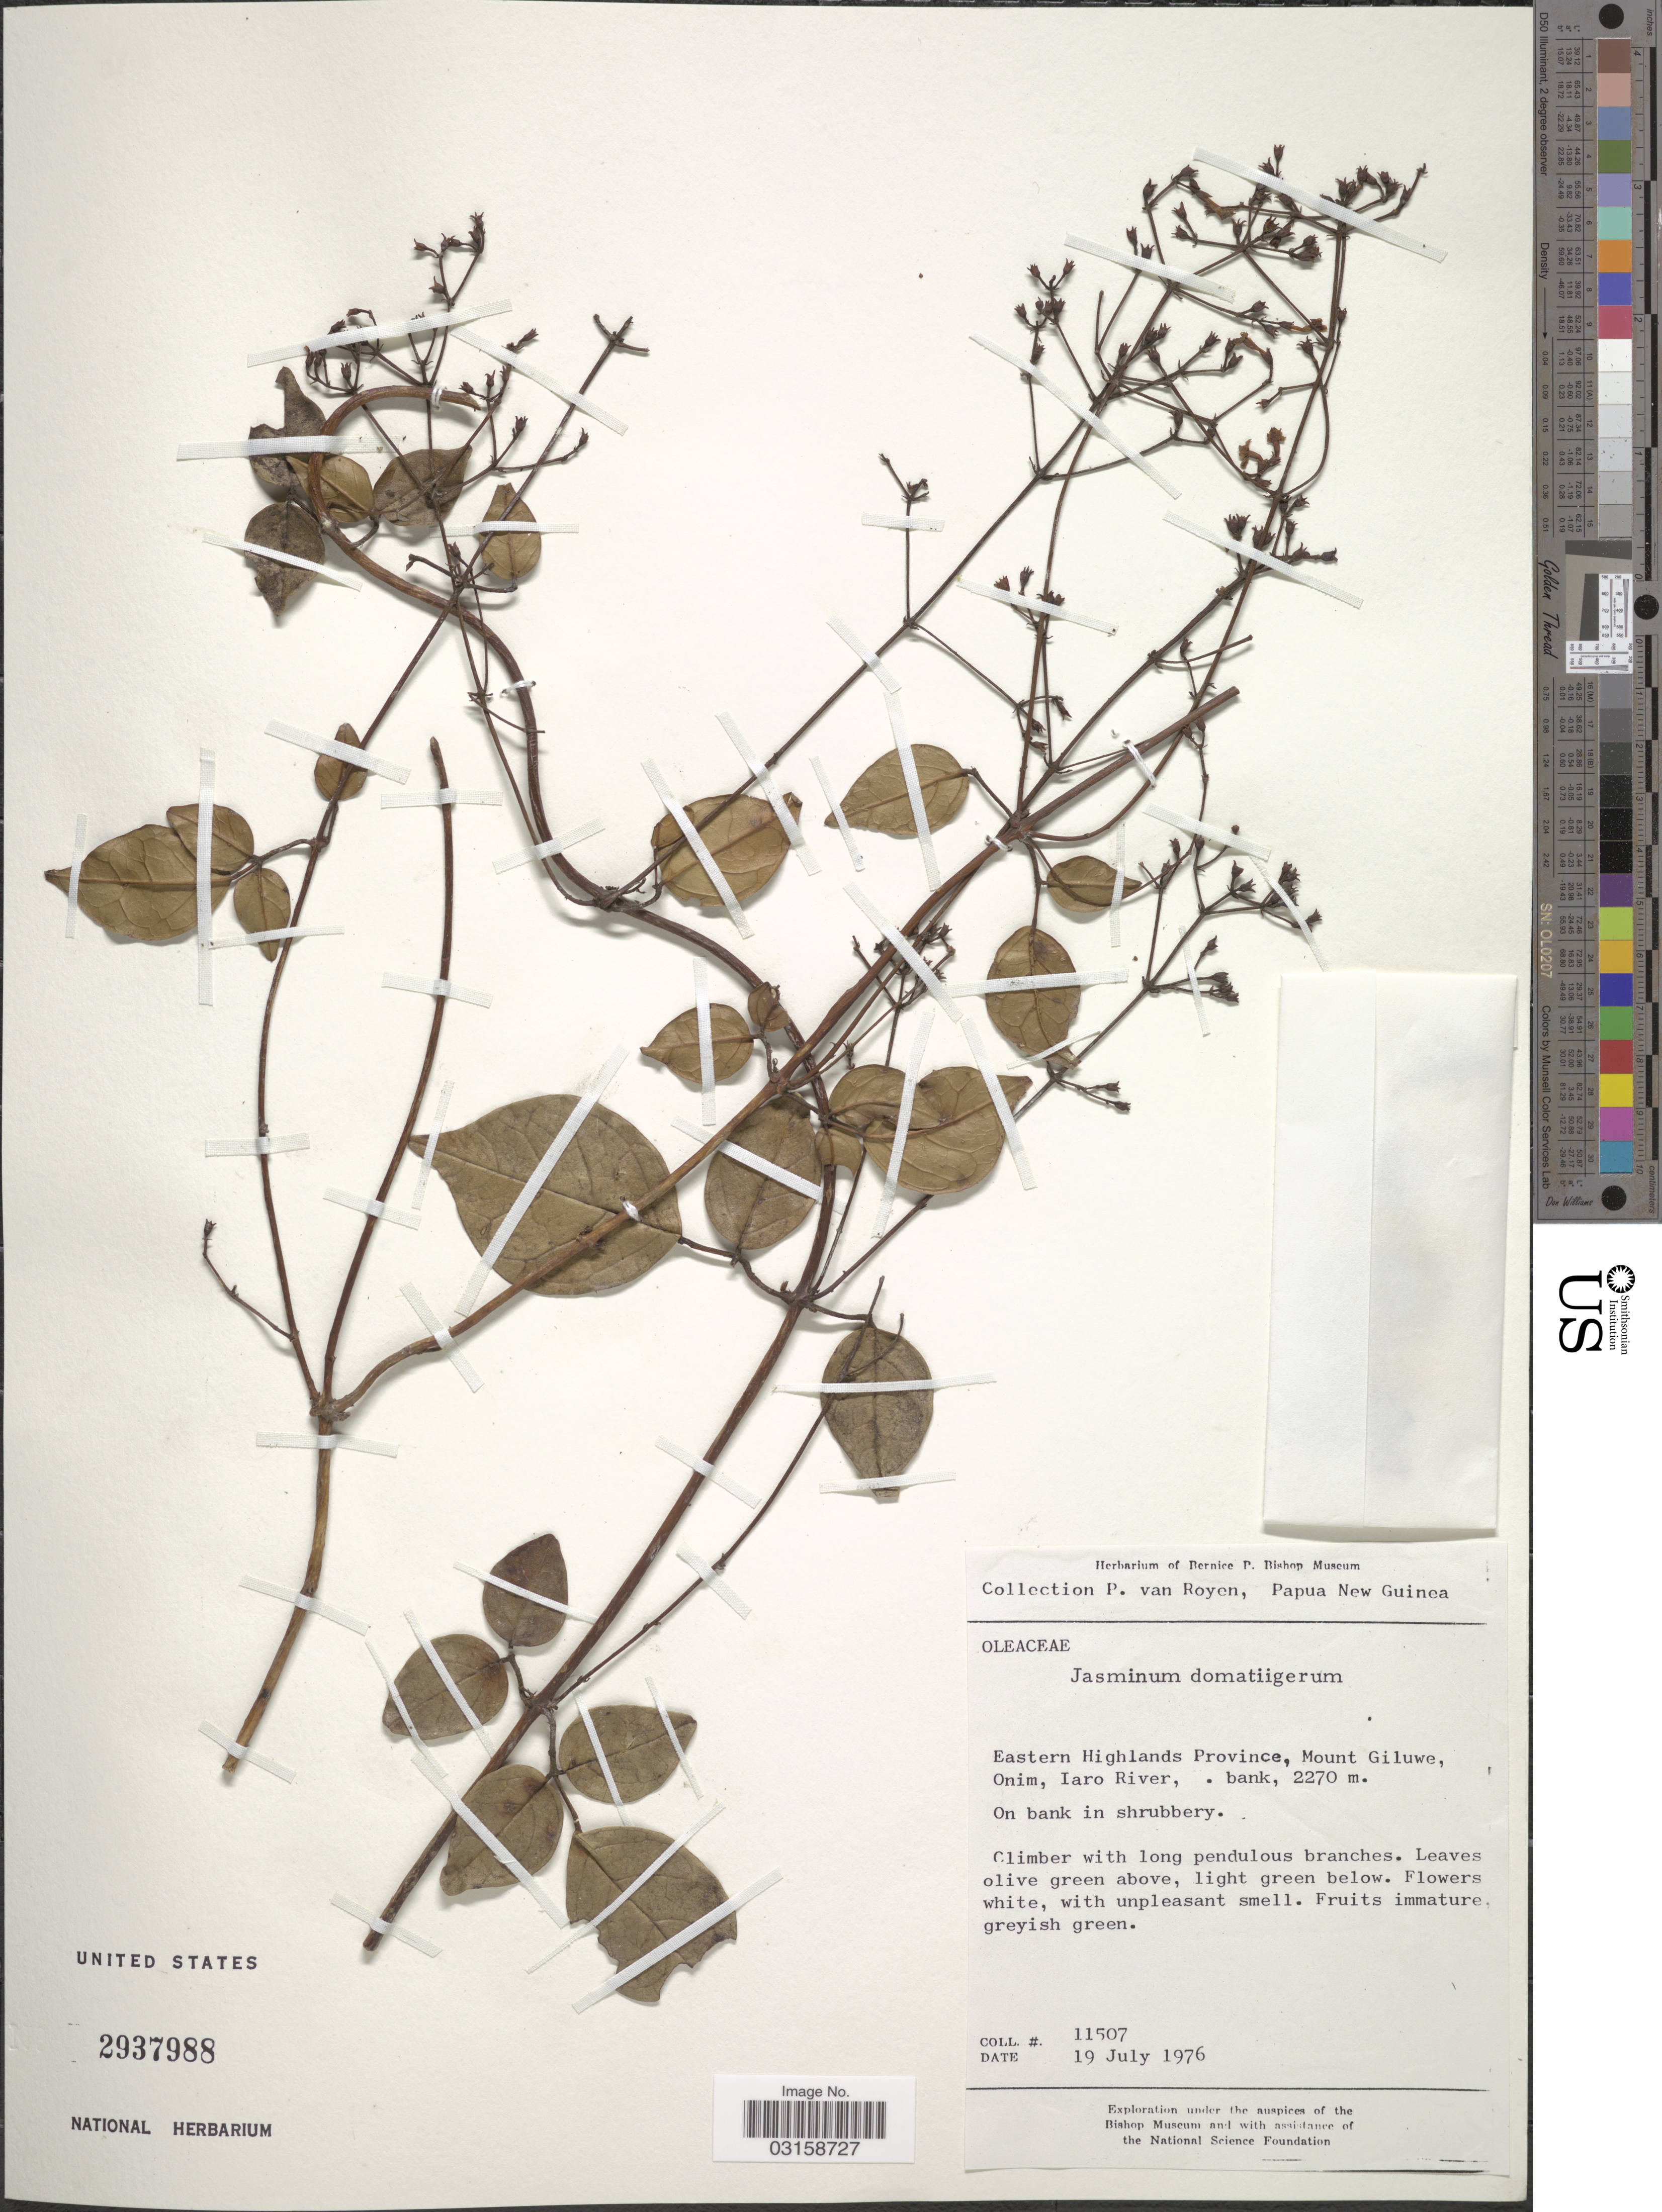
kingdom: Plantae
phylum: Tracheophyta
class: Magnoliopsida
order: Lamiales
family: Oleaceae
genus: Jasminum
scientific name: Jasminum domatiigerum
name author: Lingelsh.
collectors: P. van Royen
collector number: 11507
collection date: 1976-07-19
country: Papua New Guinea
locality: Eastern Highlands Province, Mount Giluwe, Onim, Iaro River.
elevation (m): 2270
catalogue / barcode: US 2937988